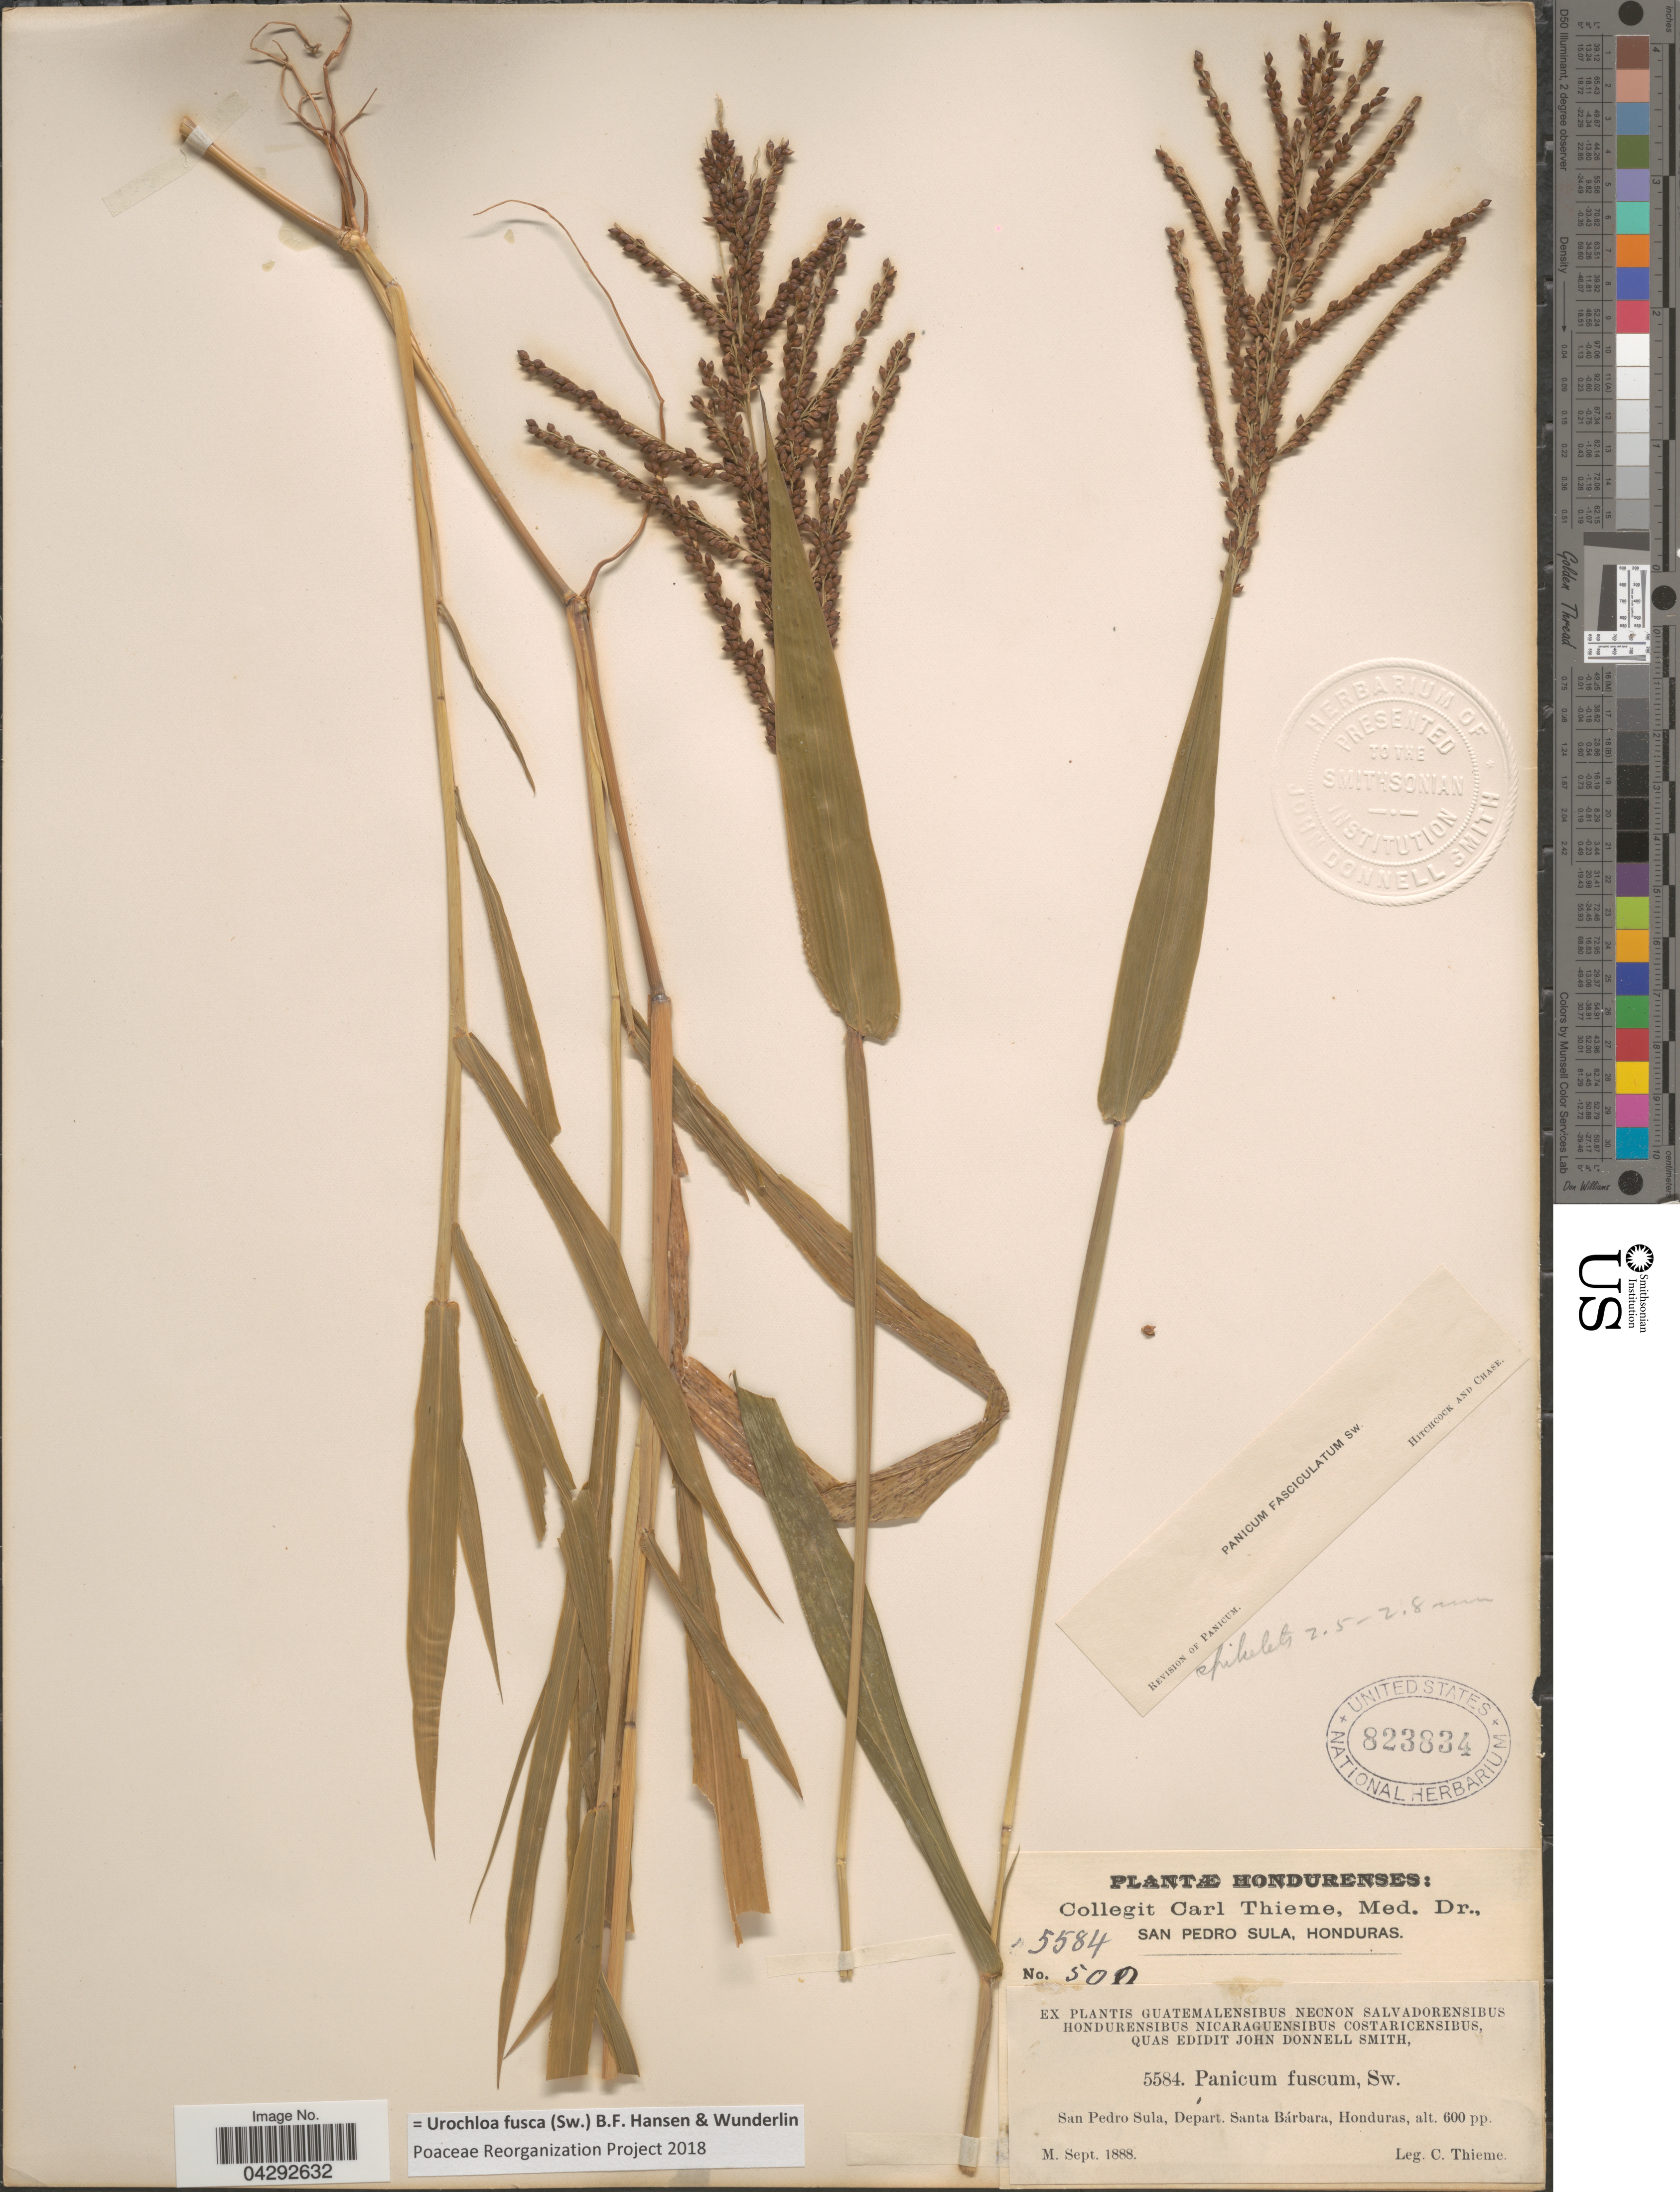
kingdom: Plantae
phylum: Tracheophyta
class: Liliopsida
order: Poales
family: Poaceae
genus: Urochloa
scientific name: Urochloa fusca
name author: (Sw.) B.F. Hansen & Wunderlin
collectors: C. Thieme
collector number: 5584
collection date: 1888-09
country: Honduras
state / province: Santa Barbara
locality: San Pedro Sula, Depart. Santa Bárbara.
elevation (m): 183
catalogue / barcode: US 823834